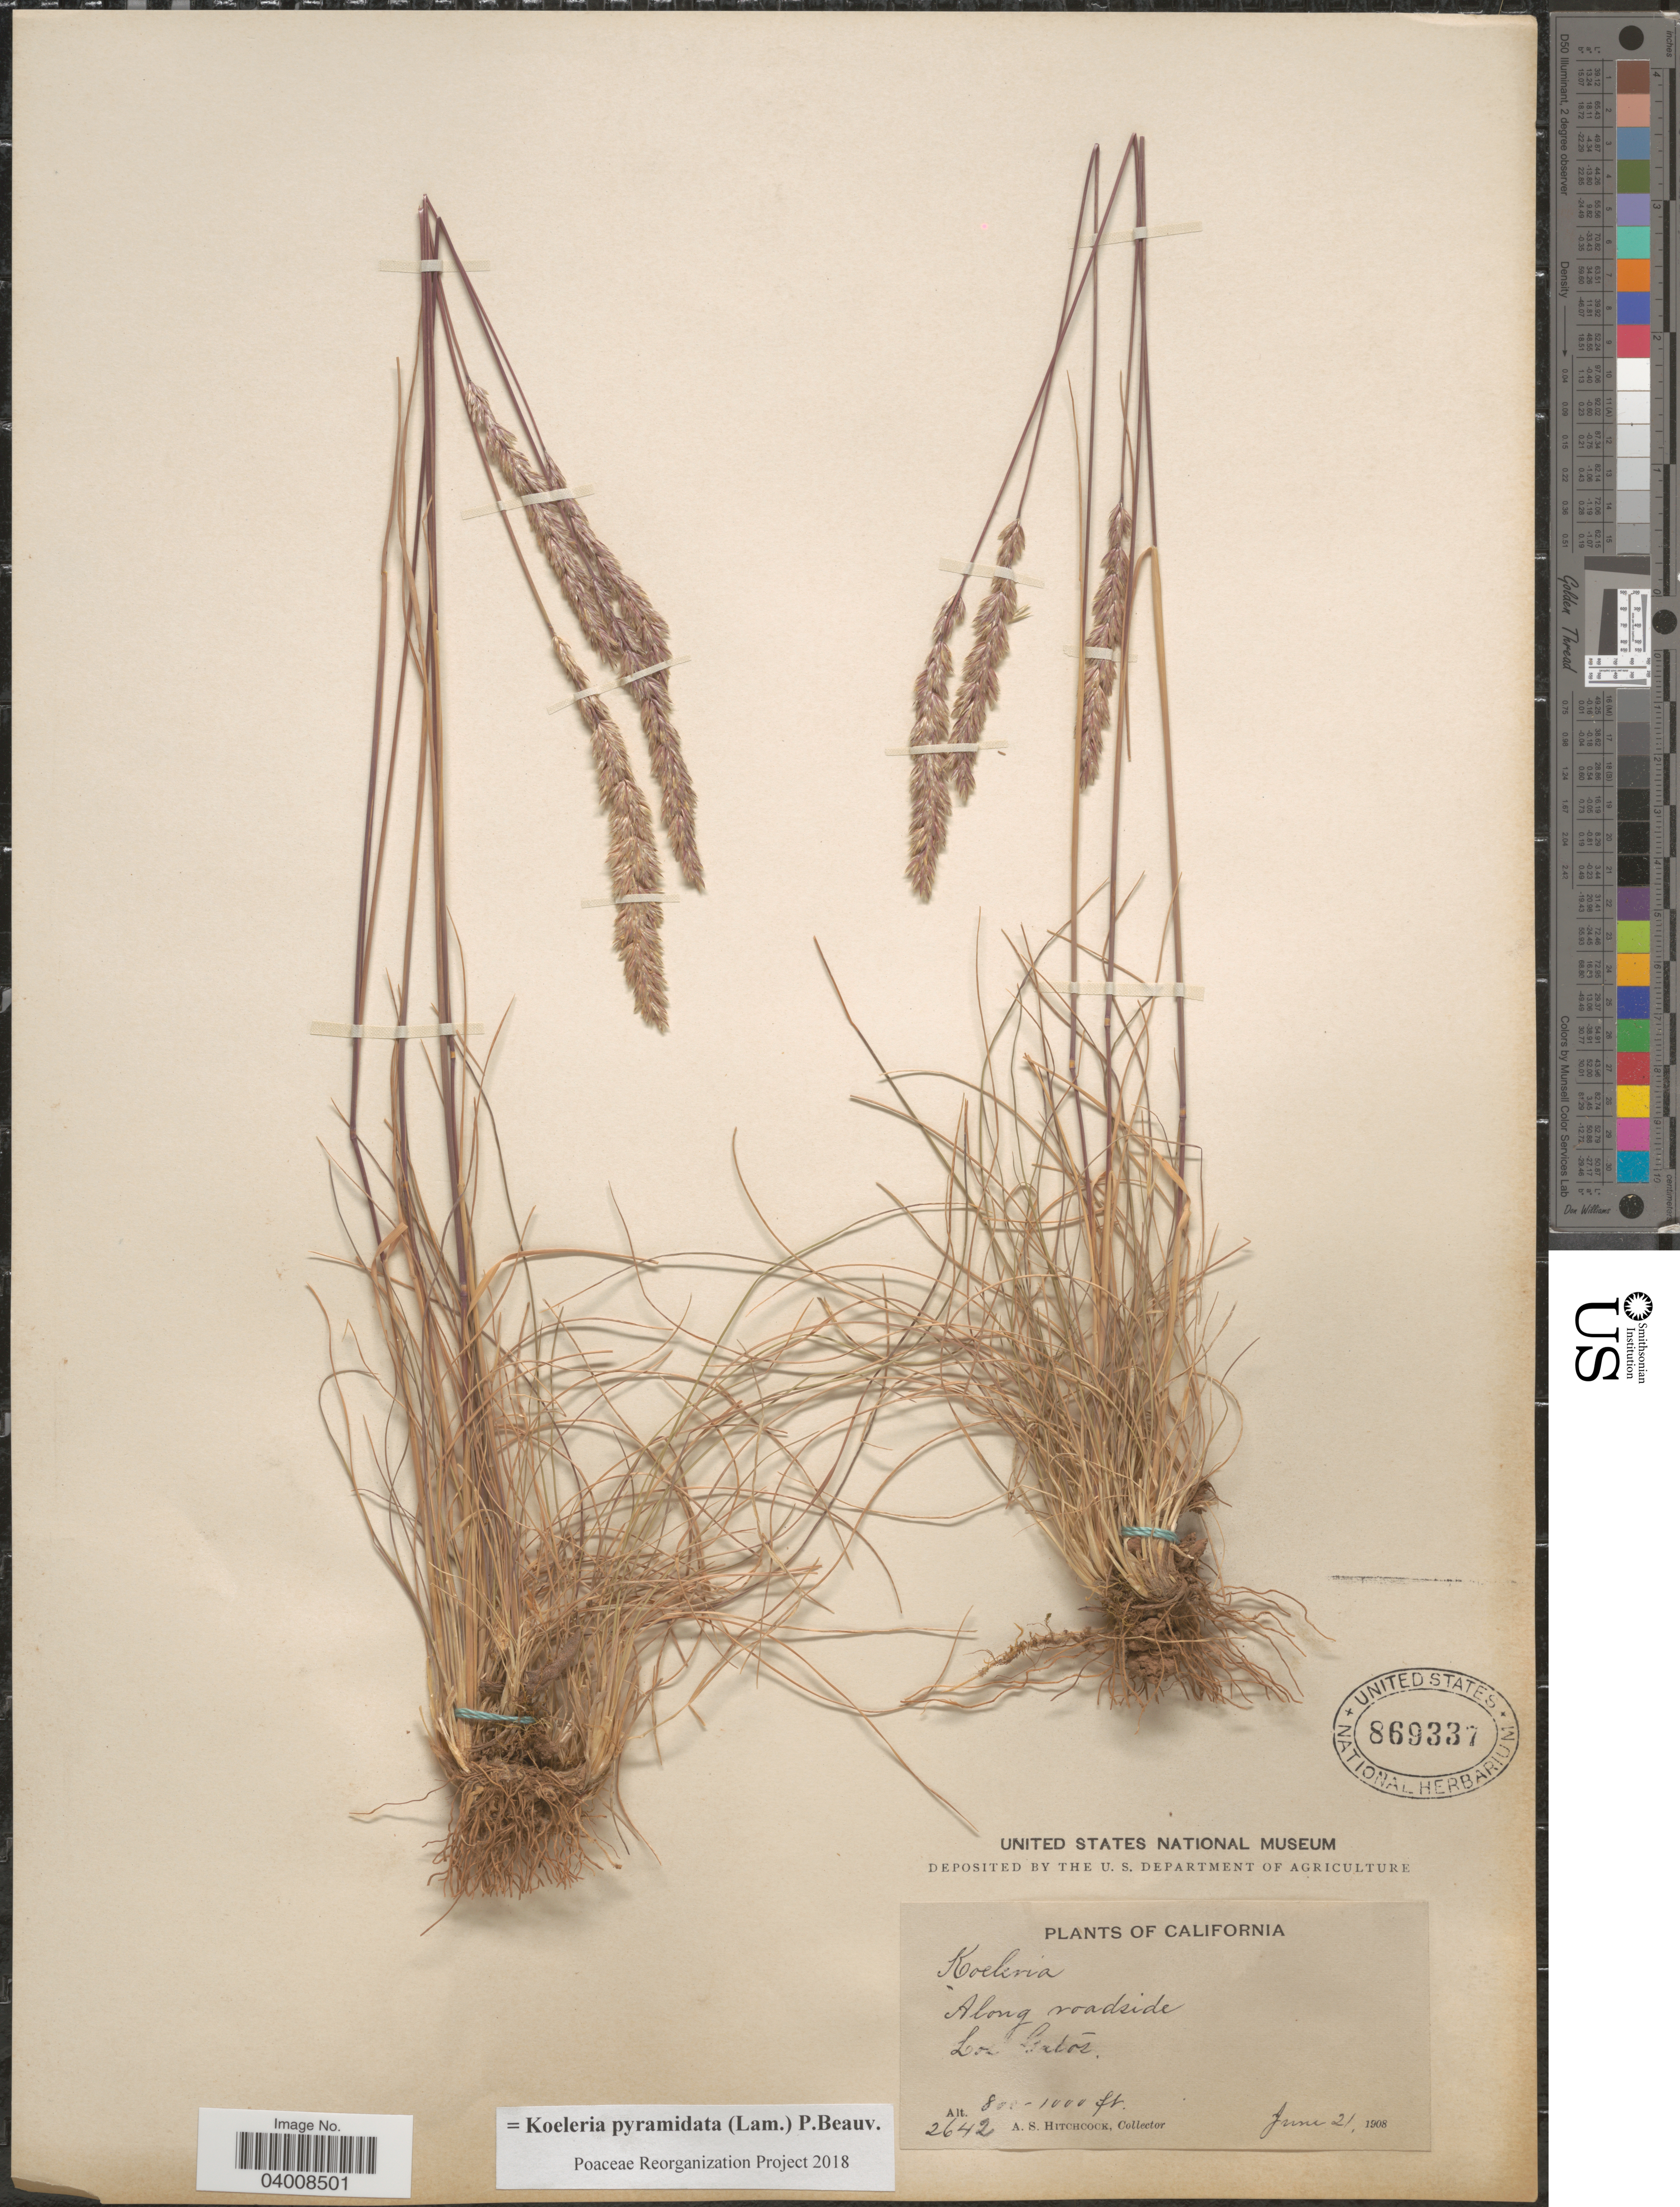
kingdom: Plantae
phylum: Tracheophyta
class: Liliopsida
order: Poales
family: Poaceae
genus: Koeleria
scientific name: Koeleria pyramidata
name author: (Lam.) P. Beauv.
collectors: A. S. Hitchcock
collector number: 2642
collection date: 1908-06-21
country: United States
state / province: California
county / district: Santa Clara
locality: Along roadside. Los Gatos.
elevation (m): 244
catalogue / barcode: US 869337